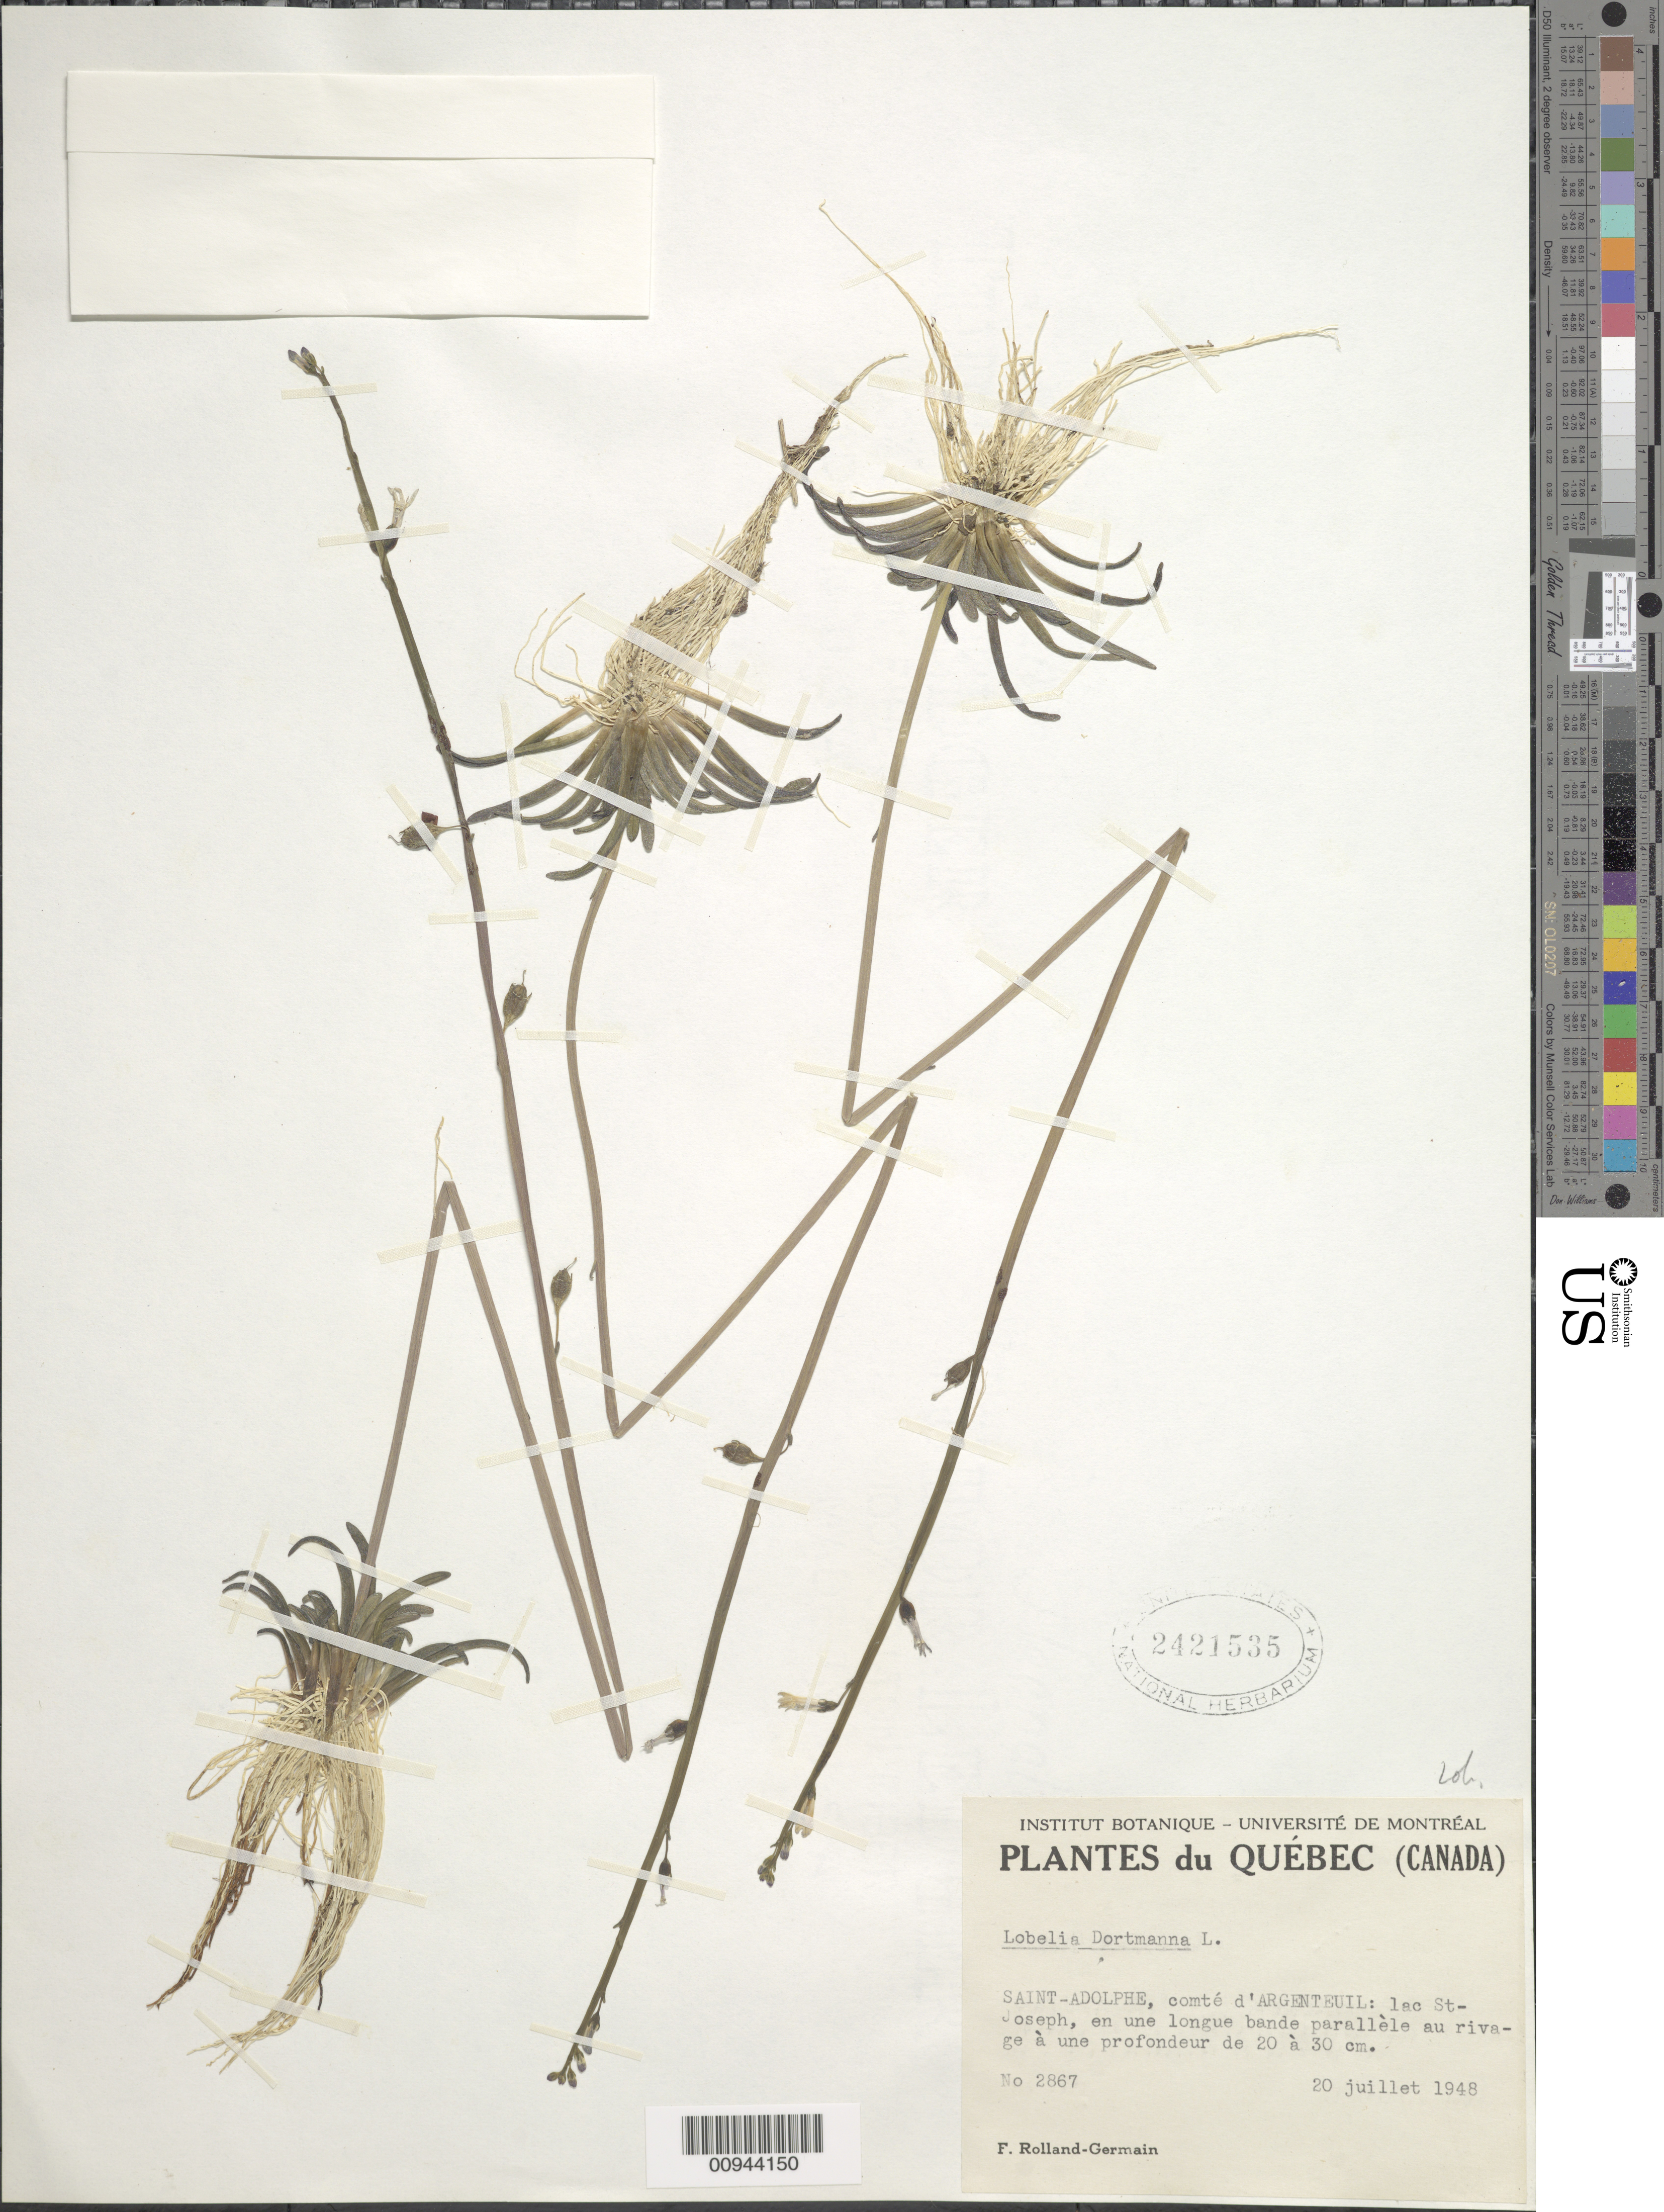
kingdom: Plantae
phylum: Tracheophyta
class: Magnoliopsida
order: Asterales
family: Campanulaceae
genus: Lobelia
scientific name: Lobelia dortmanna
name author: L.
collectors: Rolland-Germain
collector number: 2867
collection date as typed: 20 Juillet 1948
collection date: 1948-07-20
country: Canada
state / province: Quebec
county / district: Saint-Adolphe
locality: comte d'Argenteuil, lac St. Joseph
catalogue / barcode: US 2421535